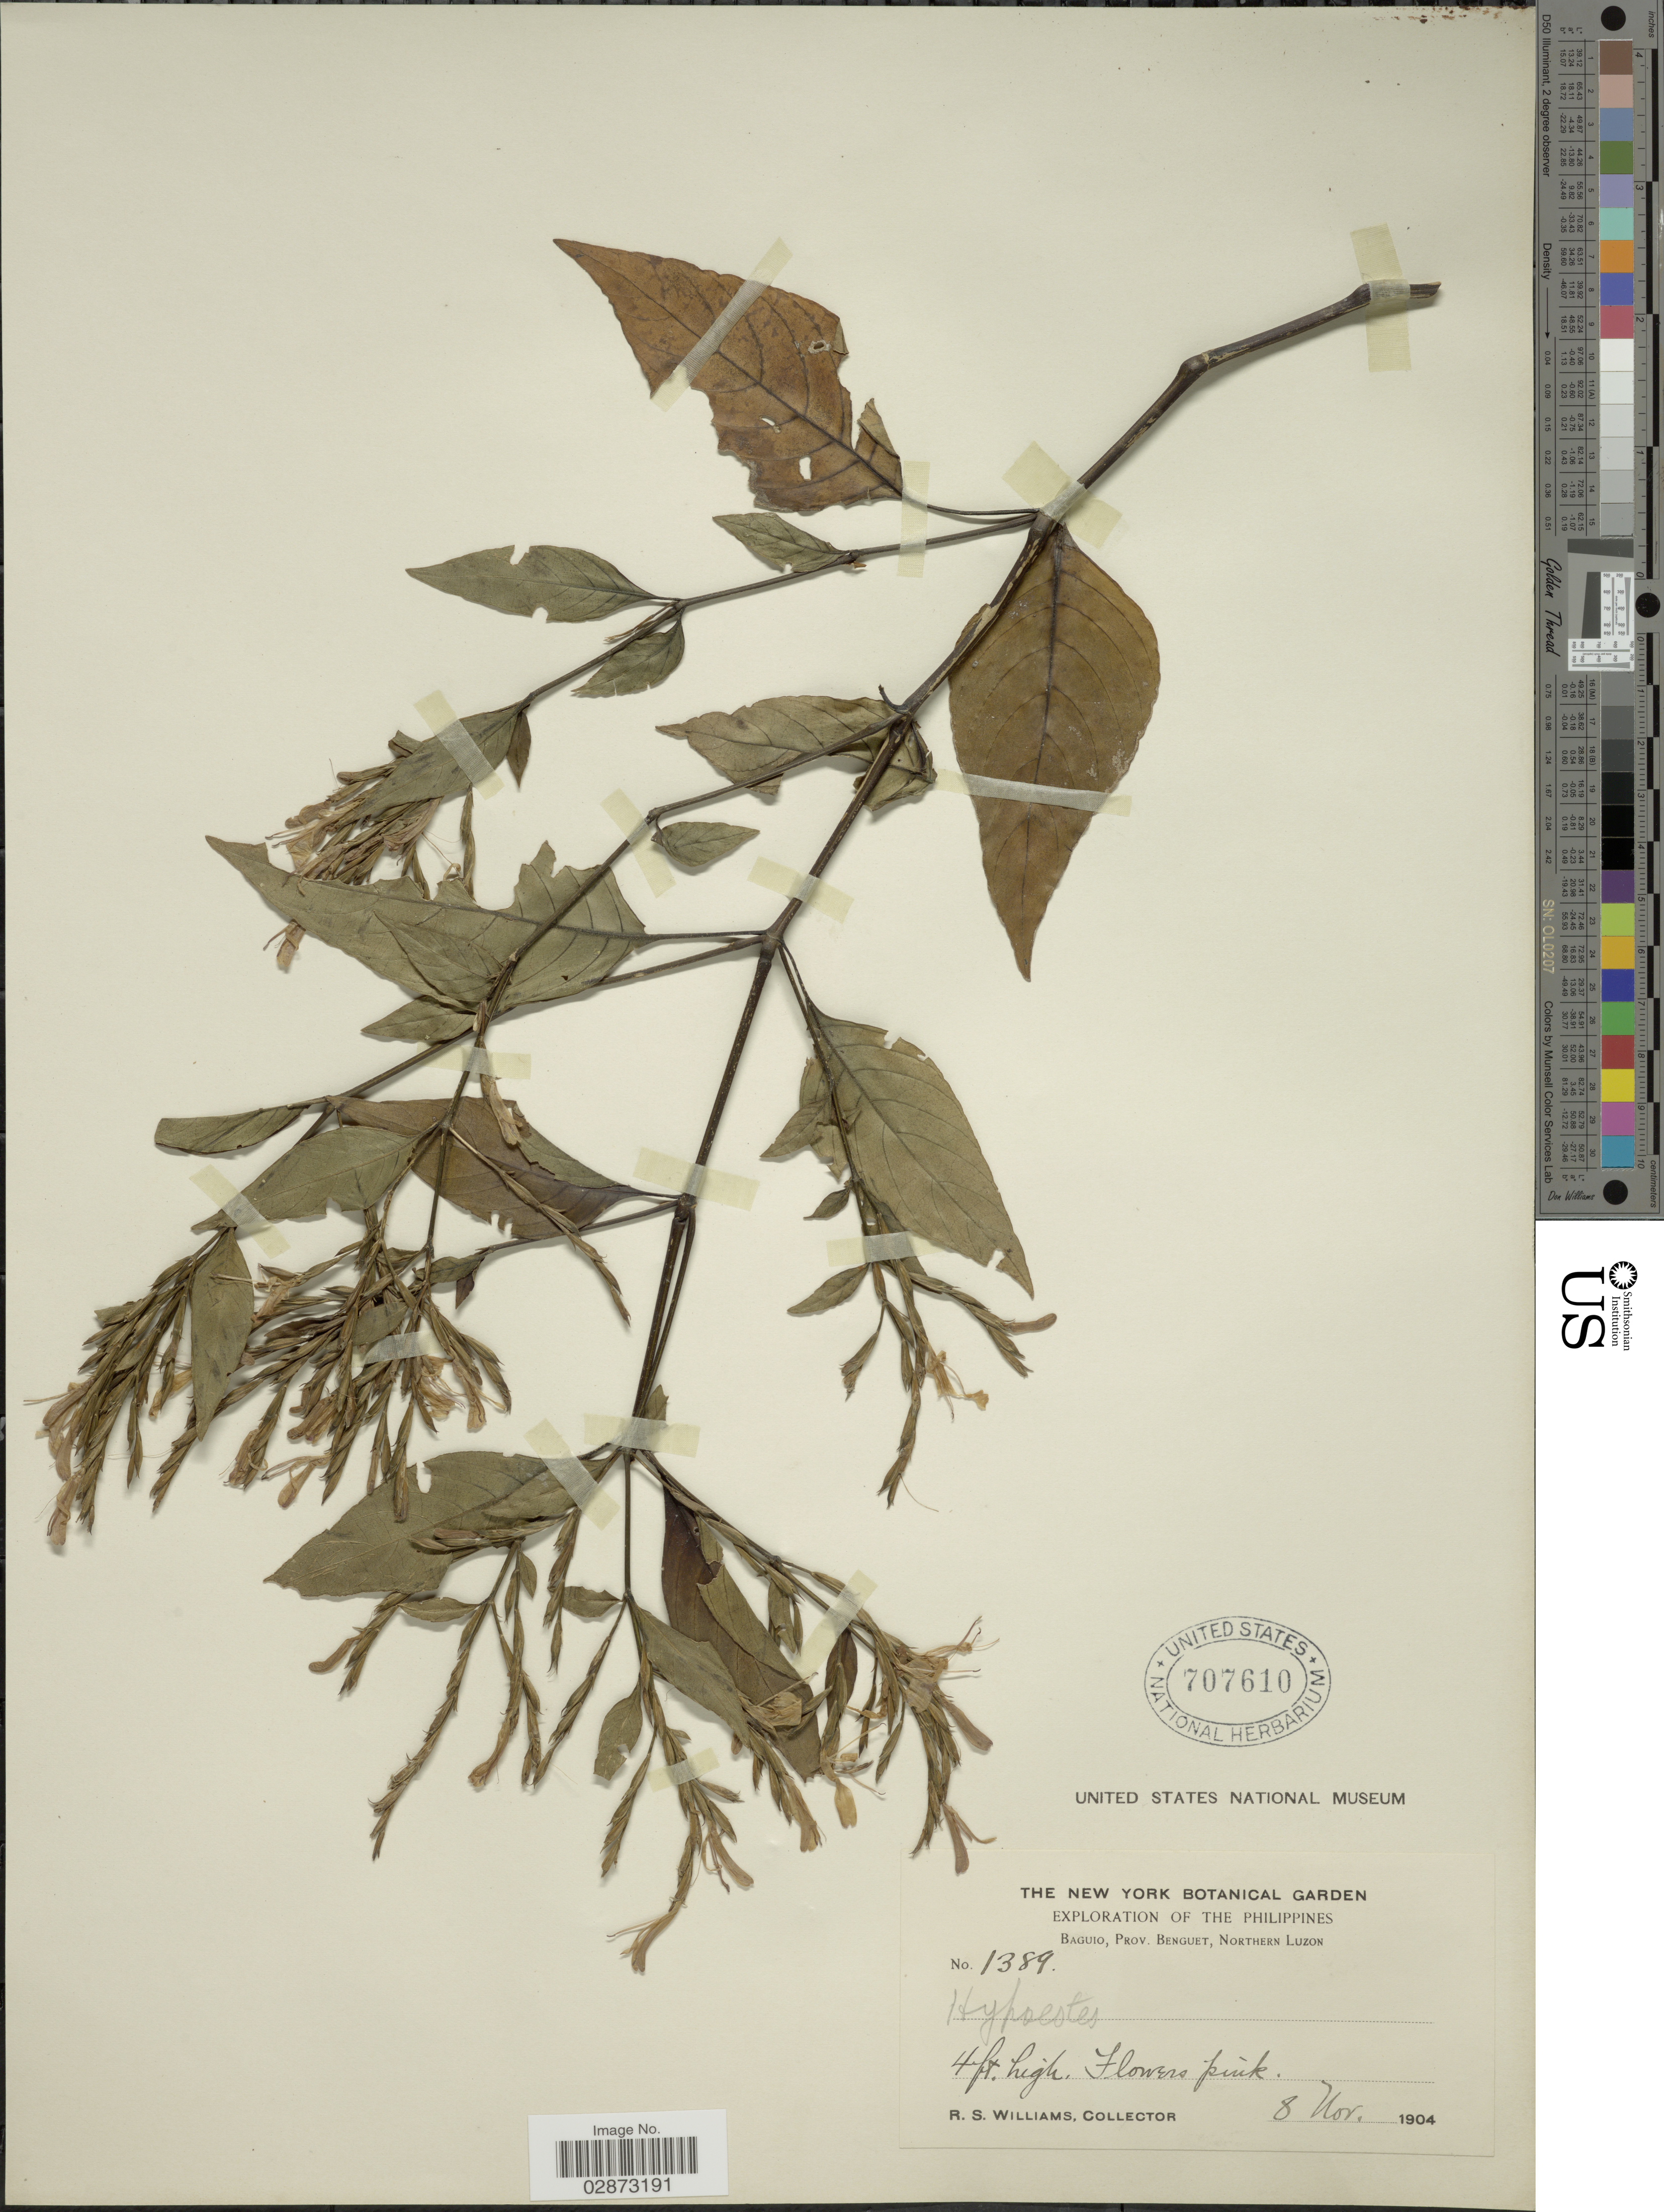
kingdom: Plantae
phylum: Tracheophyta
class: Magnoliopsida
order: Lamiales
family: Acanthaceae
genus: Hypoestes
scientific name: Hypoestes floribunda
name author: R. Br.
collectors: R. S. Williams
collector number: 1389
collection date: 1904-11-08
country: Philippines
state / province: Cordillera (Administrative Region)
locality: Baguio, Prov. Benguet, Northern Luzon.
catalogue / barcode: US 707610